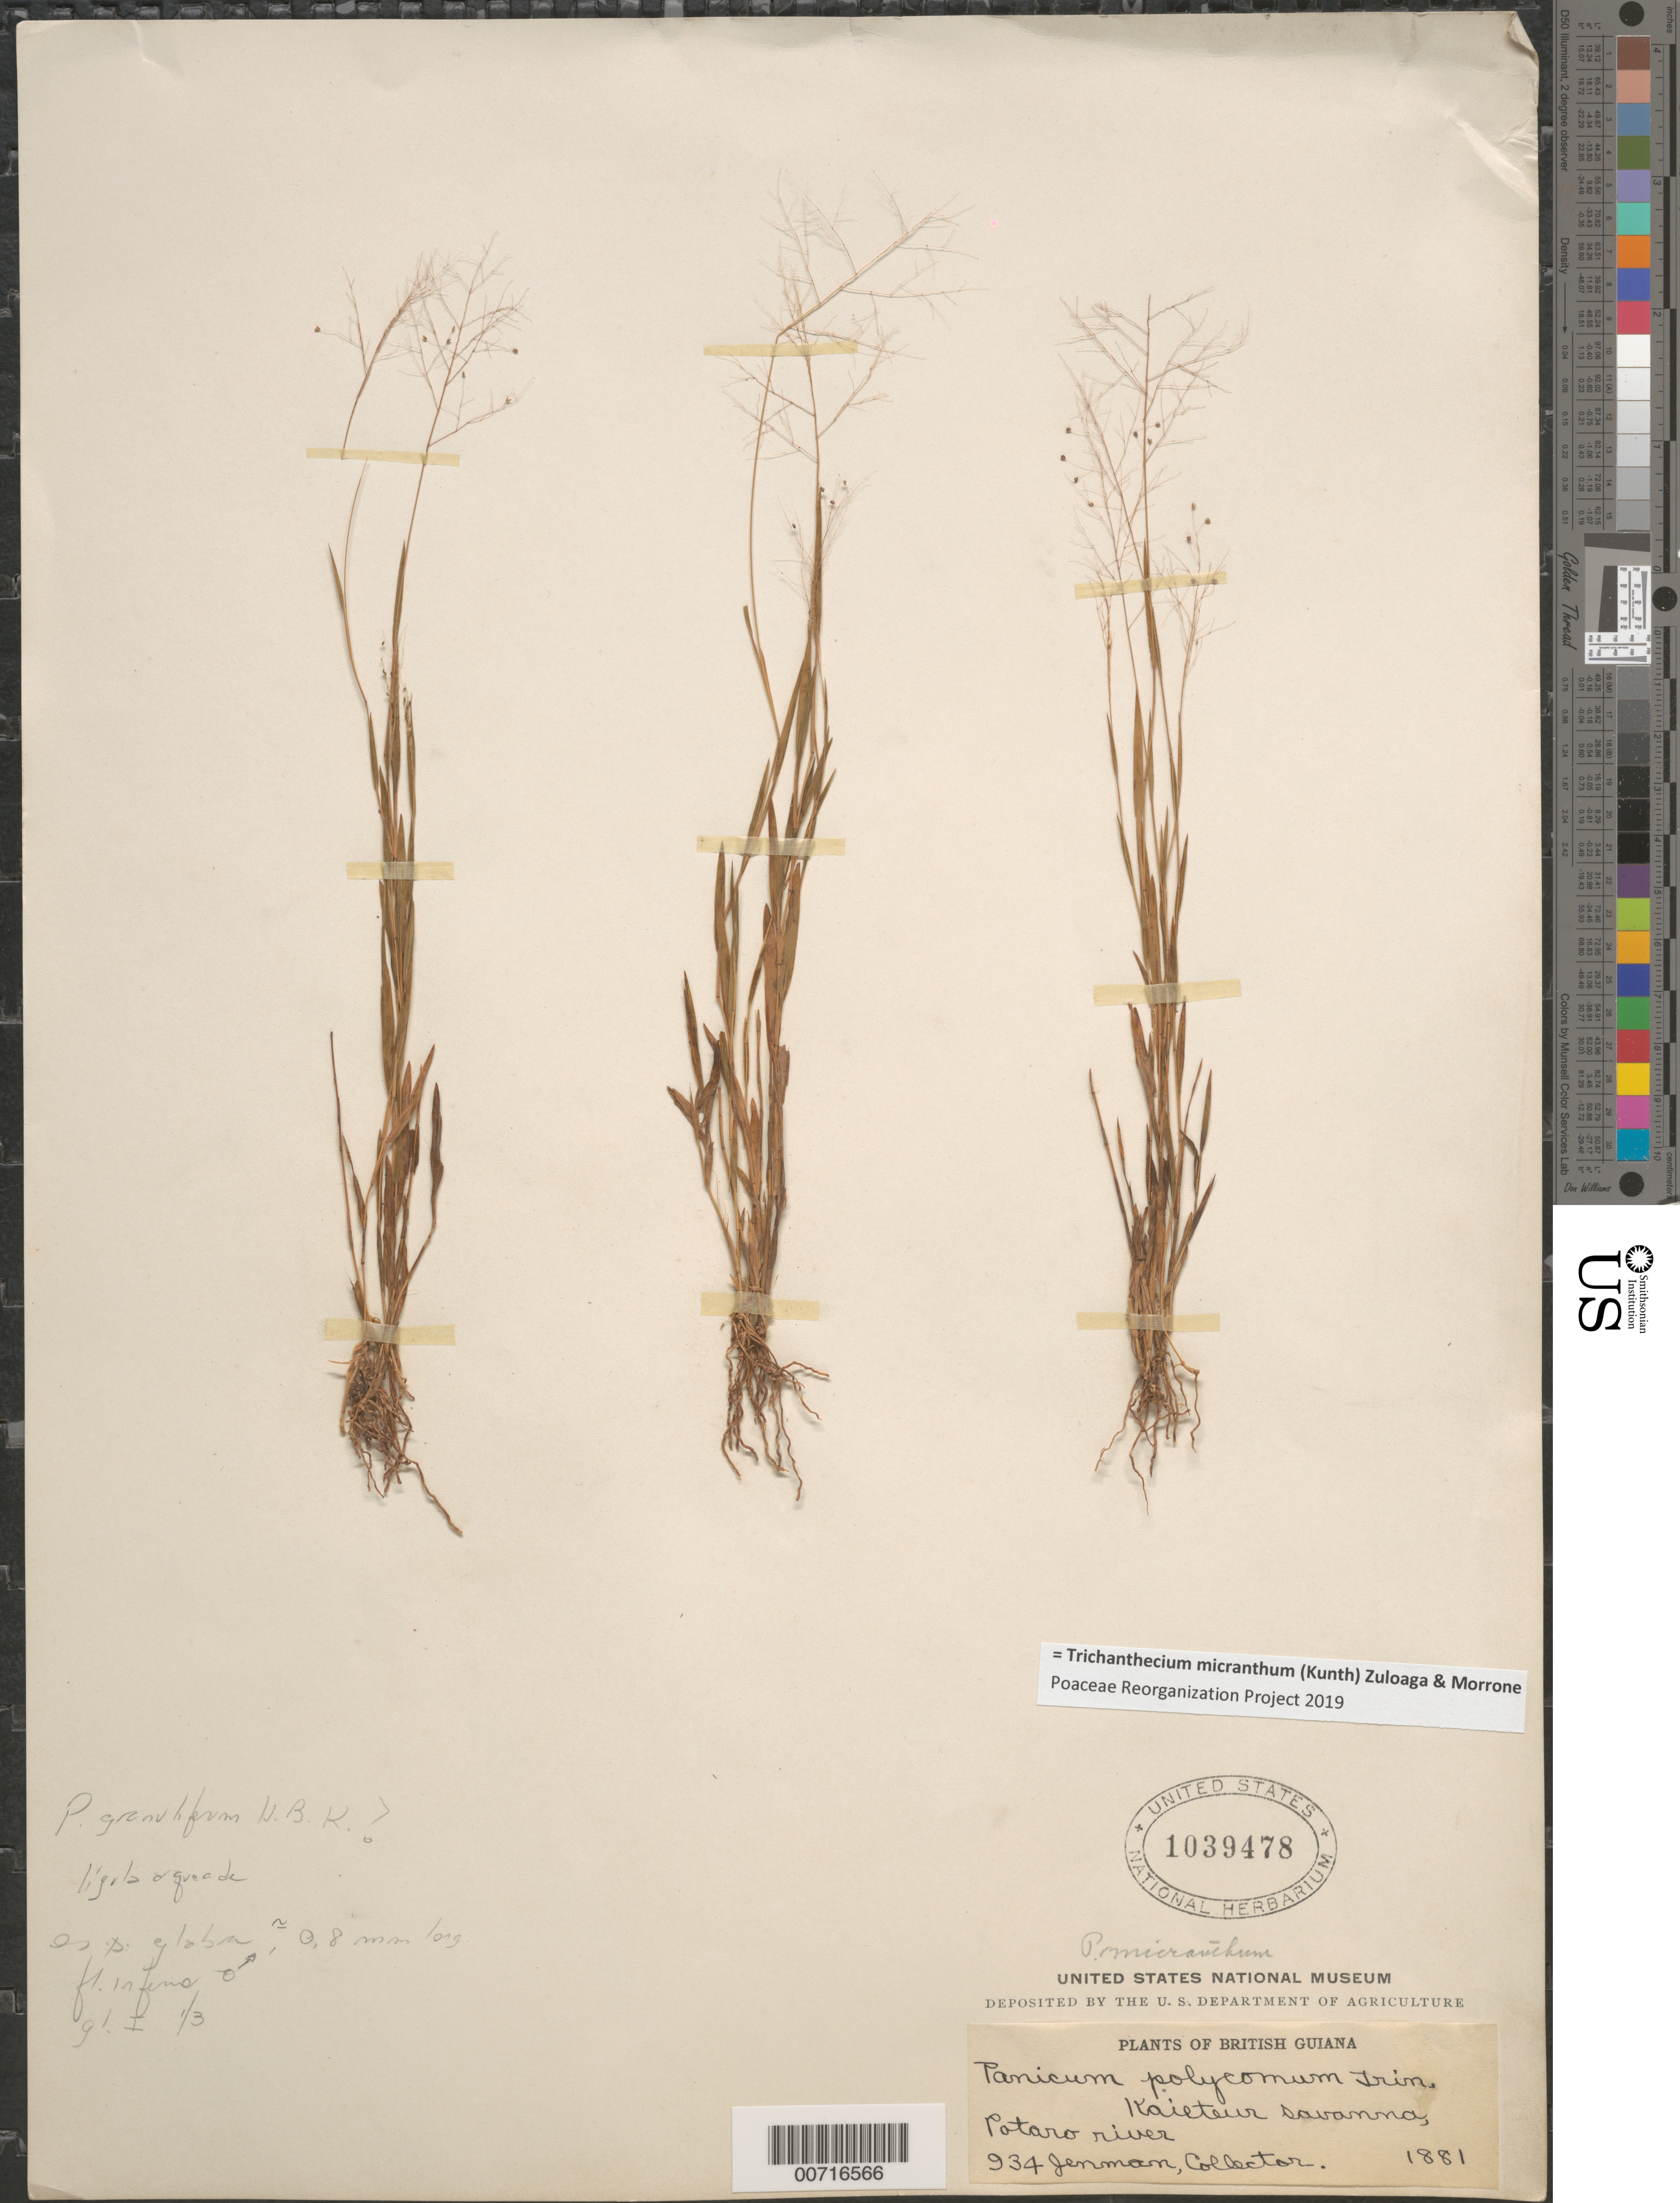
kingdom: Plantae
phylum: Tracheophyta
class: Liliopsida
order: Poales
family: Poaceae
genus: Trichanthecium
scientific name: Trichanthecium micranthum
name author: (Kunth) Zuloaga & Morrone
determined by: Poaceae Reorganization Project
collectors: G. S. Jenman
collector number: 934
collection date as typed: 1881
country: Guyana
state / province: Potaro-Siparuni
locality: Potaro River, Kaieteur Savanna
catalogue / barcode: US 1039478